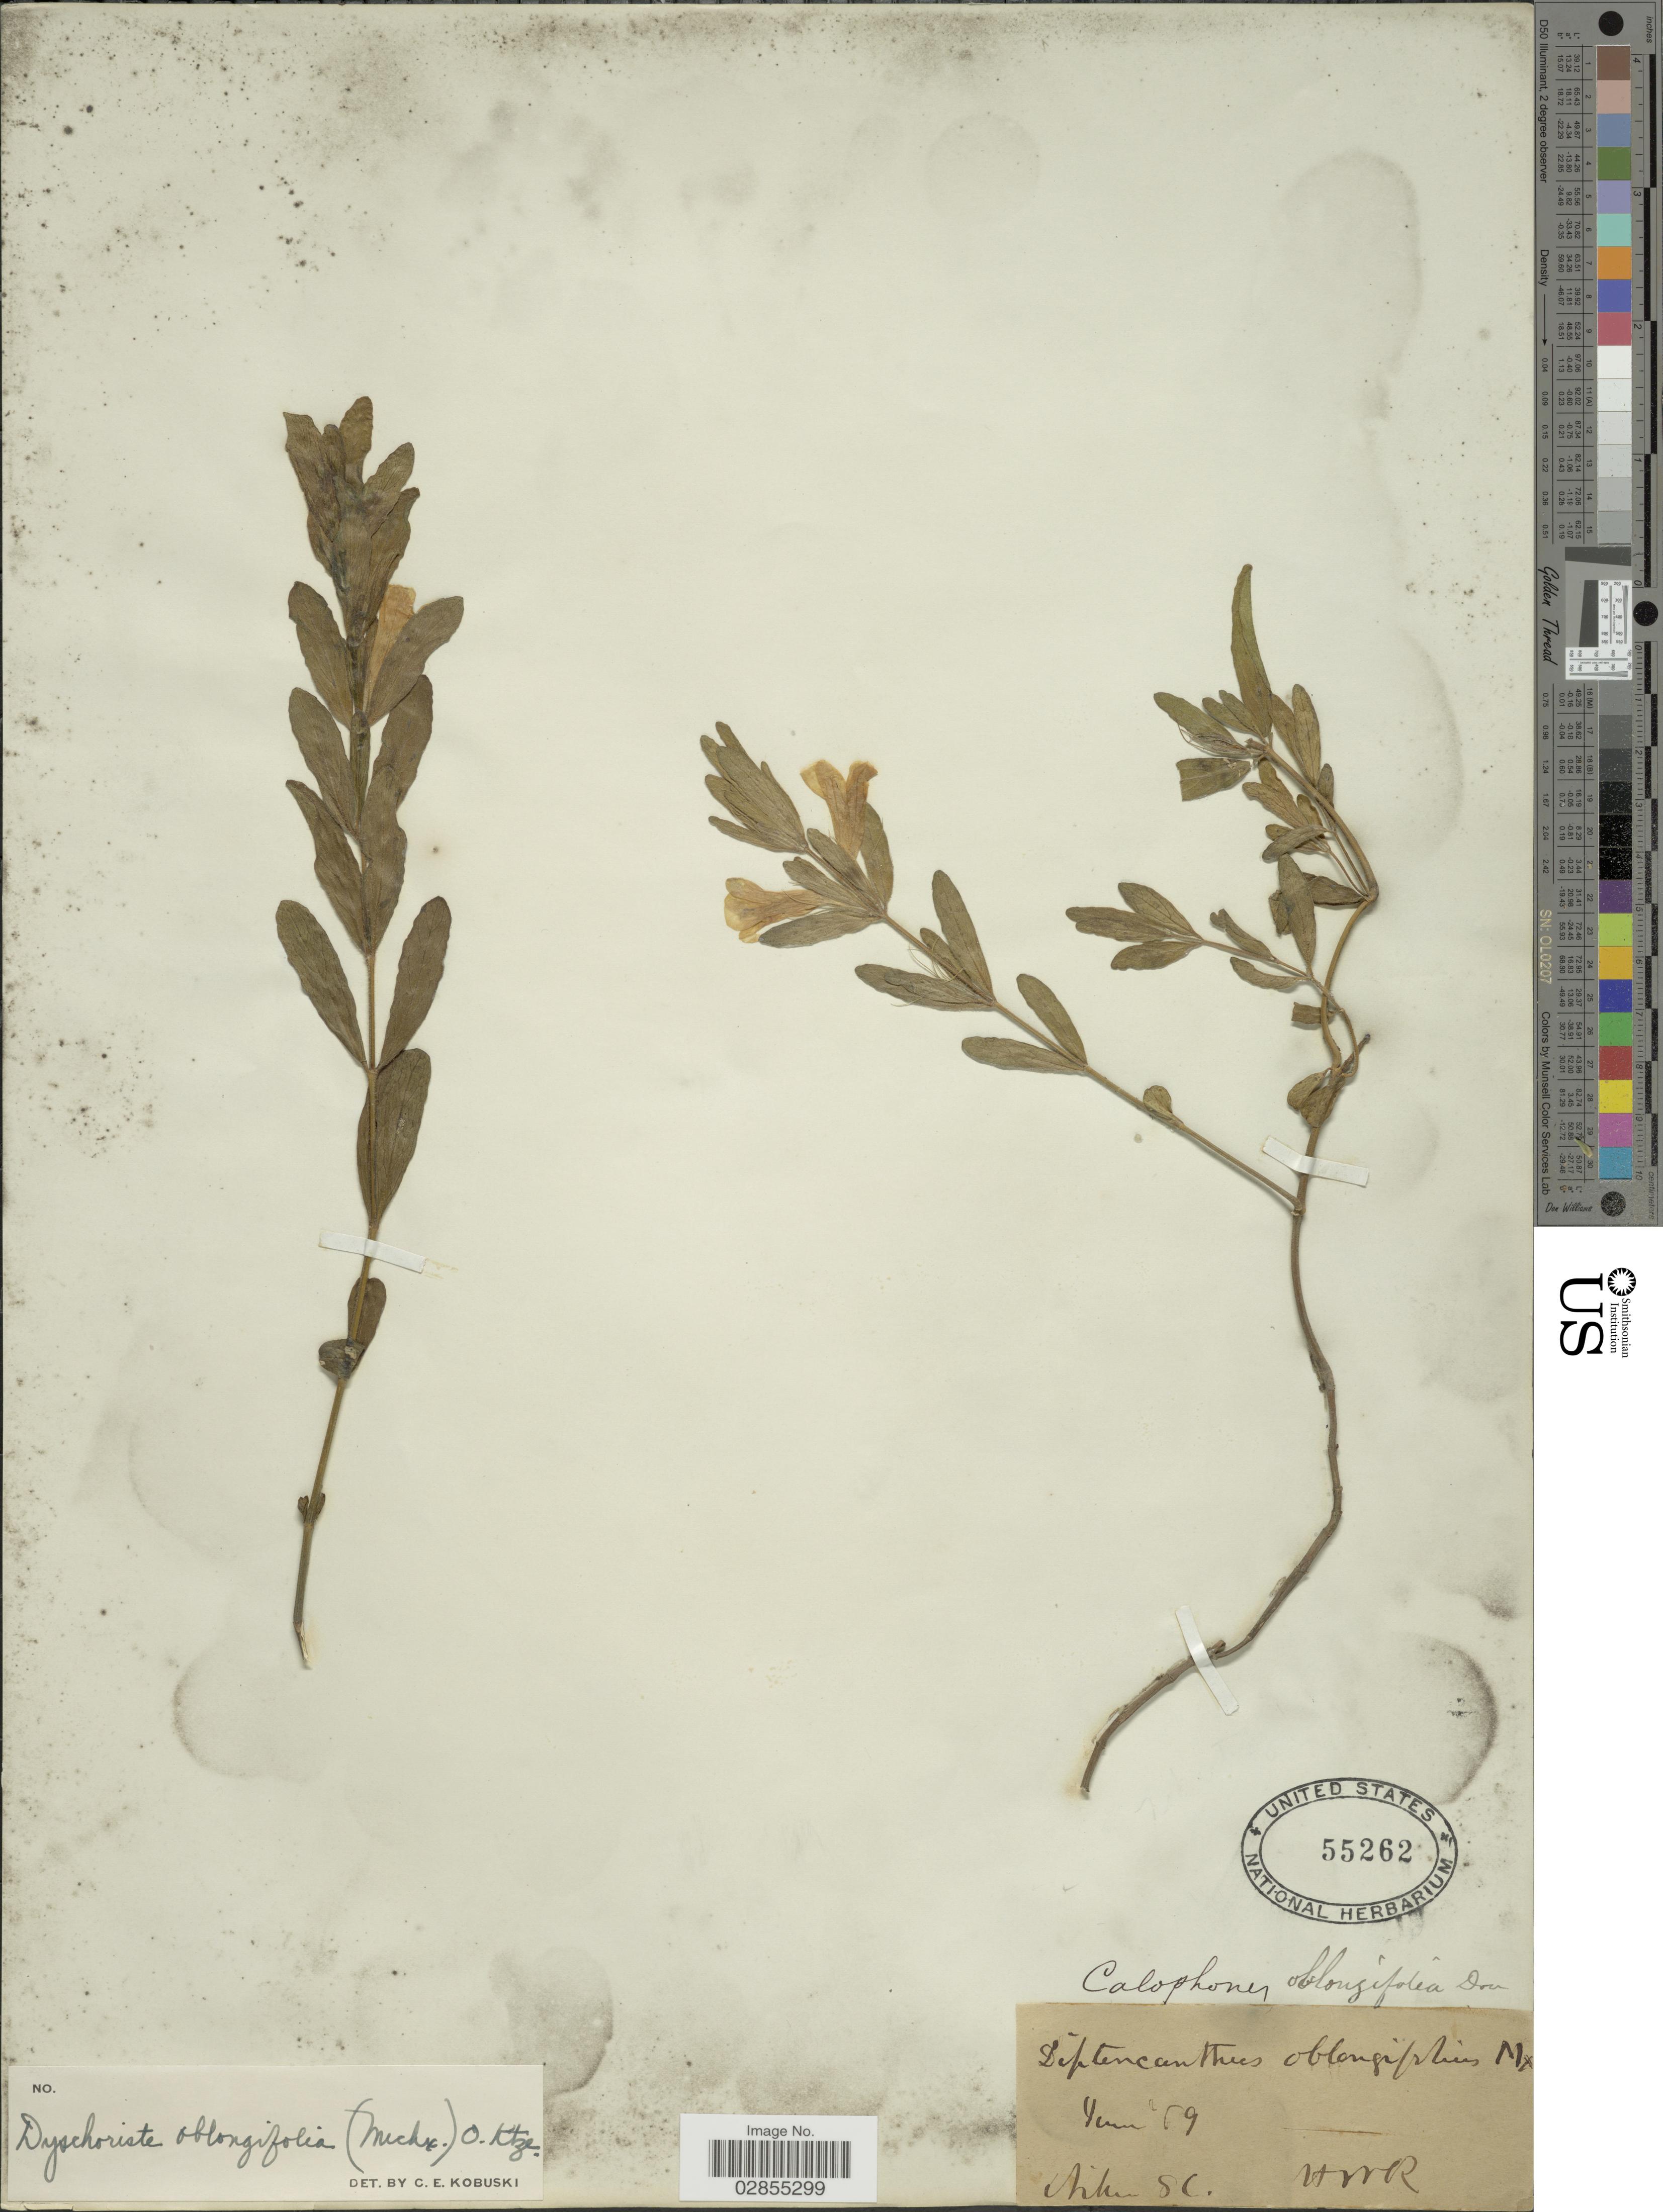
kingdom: Plantae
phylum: Tracheophyta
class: Magnoliopsida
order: Lamiales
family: Acanthaceae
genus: Dyschoriste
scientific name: Dyschoriste oblongifolia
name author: (Michx.) Kuntze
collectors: HWR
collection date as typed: Transcribed d/m/y: /6/59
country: United States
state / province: South Carolina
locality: Aiken.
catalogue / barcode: US 55262